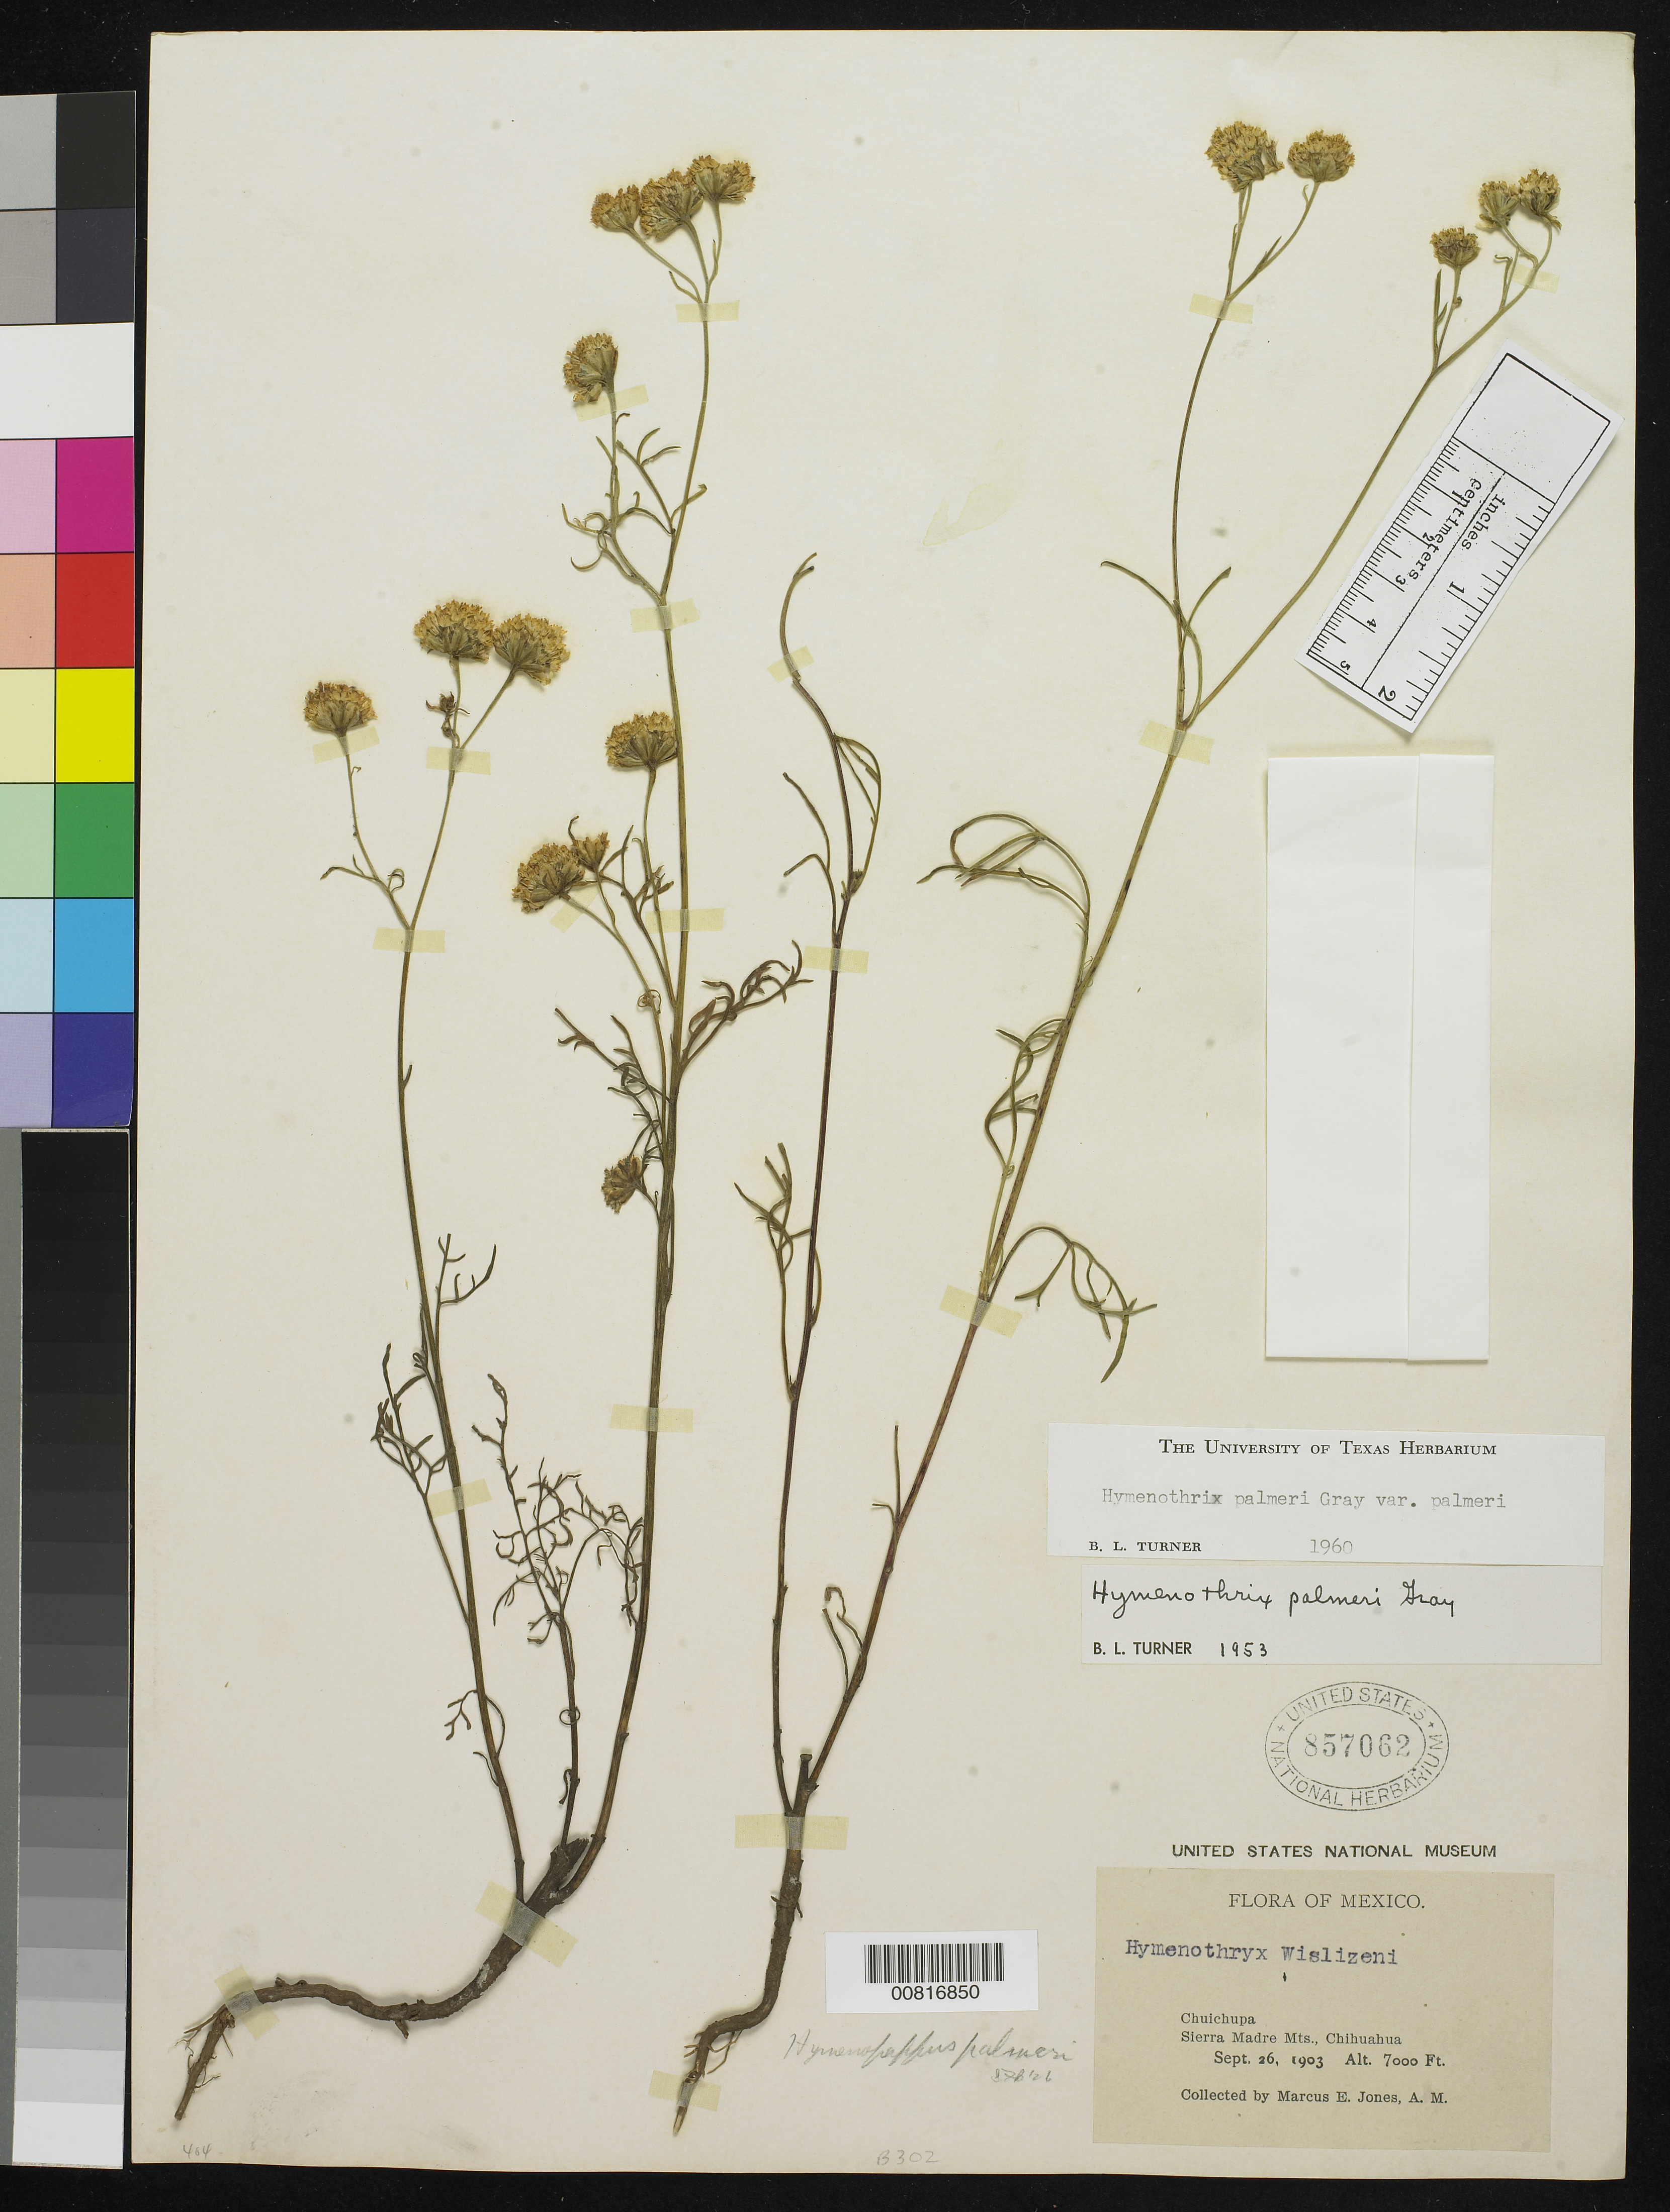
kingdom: Plantae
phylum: Tracheophyta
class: Magnoliopsida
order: Asterales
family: Asteraceae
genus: Hymenothrix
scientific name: Hymenothrix palmeri var. palmeri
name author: A. Gray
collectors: M. E. Jones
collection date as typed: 26 Sep 1903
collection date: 1903-09-26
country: Mexico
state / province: Chihuahua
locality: Chuichupa, Sierra Madre Mts., Chihuahua.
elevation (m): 2134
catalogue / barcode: US 857062